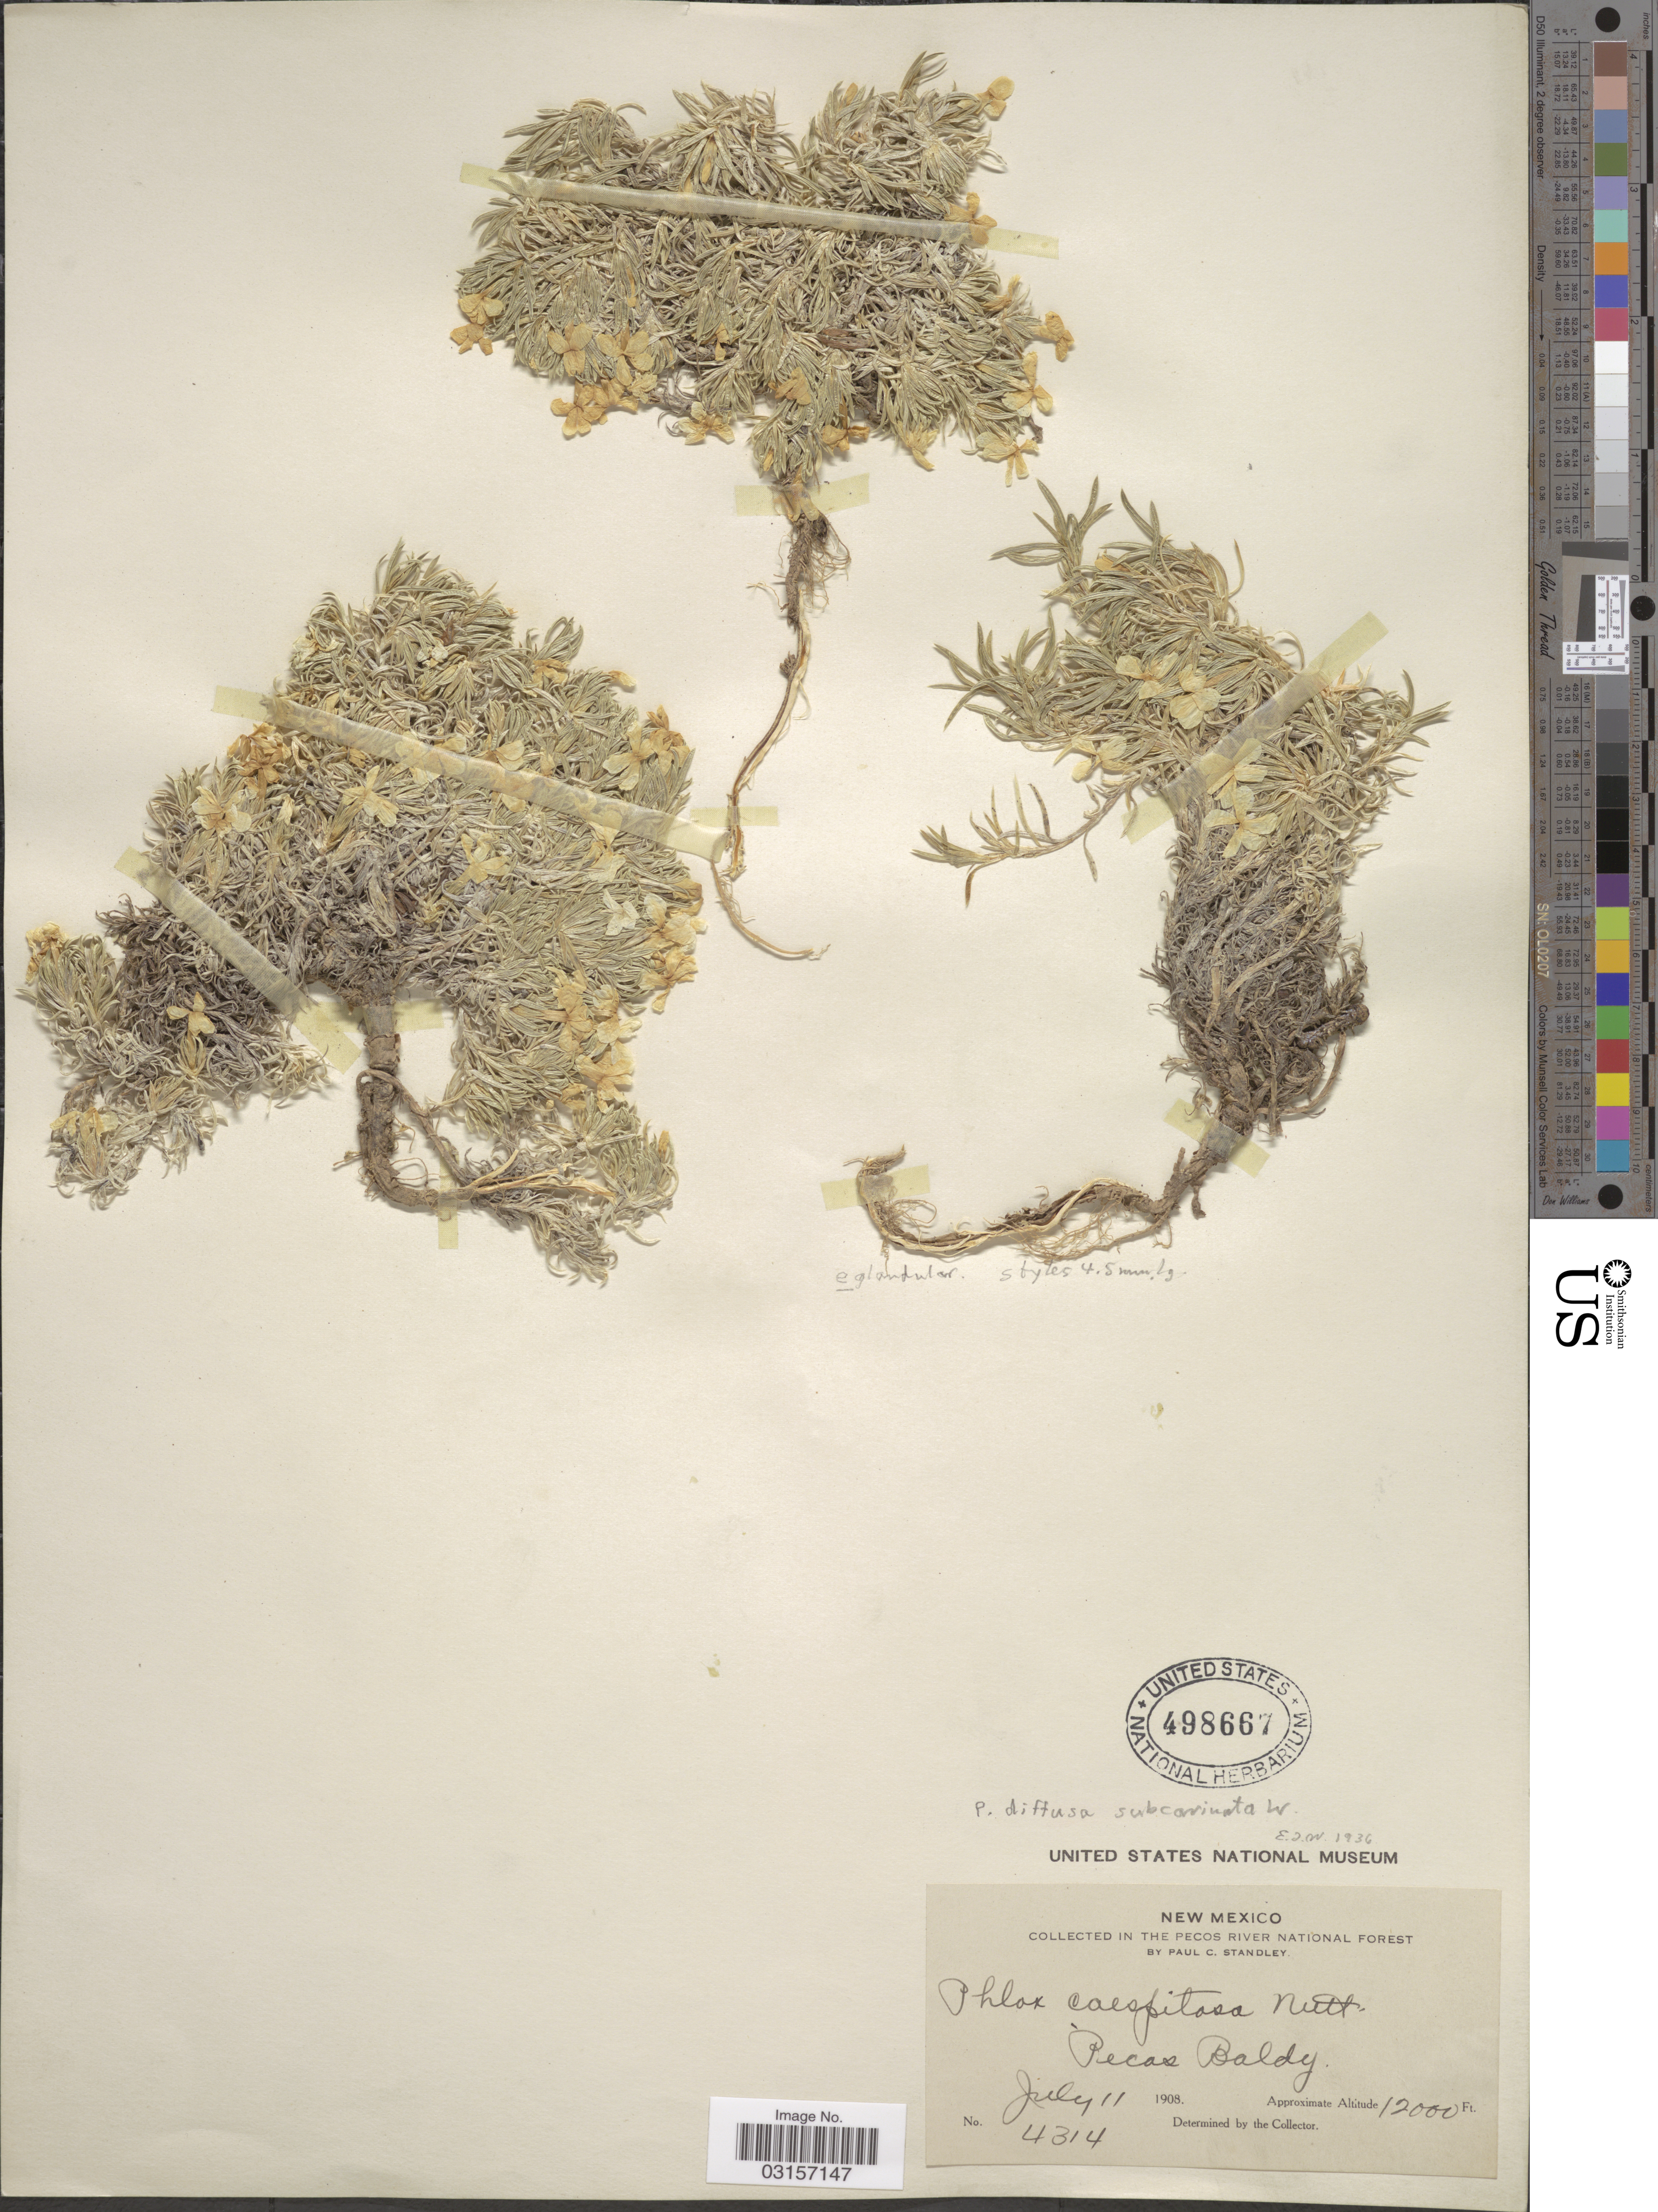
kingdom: Plantae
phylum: Tracheophyta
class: Magnoliopsida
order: Ericales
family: Polemoniaceae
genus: Phlox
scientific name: Phlox douglasii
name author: Hook.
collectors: P. C. Standley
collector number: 4314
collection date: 1908-07-11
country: United States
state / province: New Mexico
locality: New Mexico, In The Pecos River National Forest, Pecas Baldy.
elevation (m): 3658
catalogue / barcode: US 498667